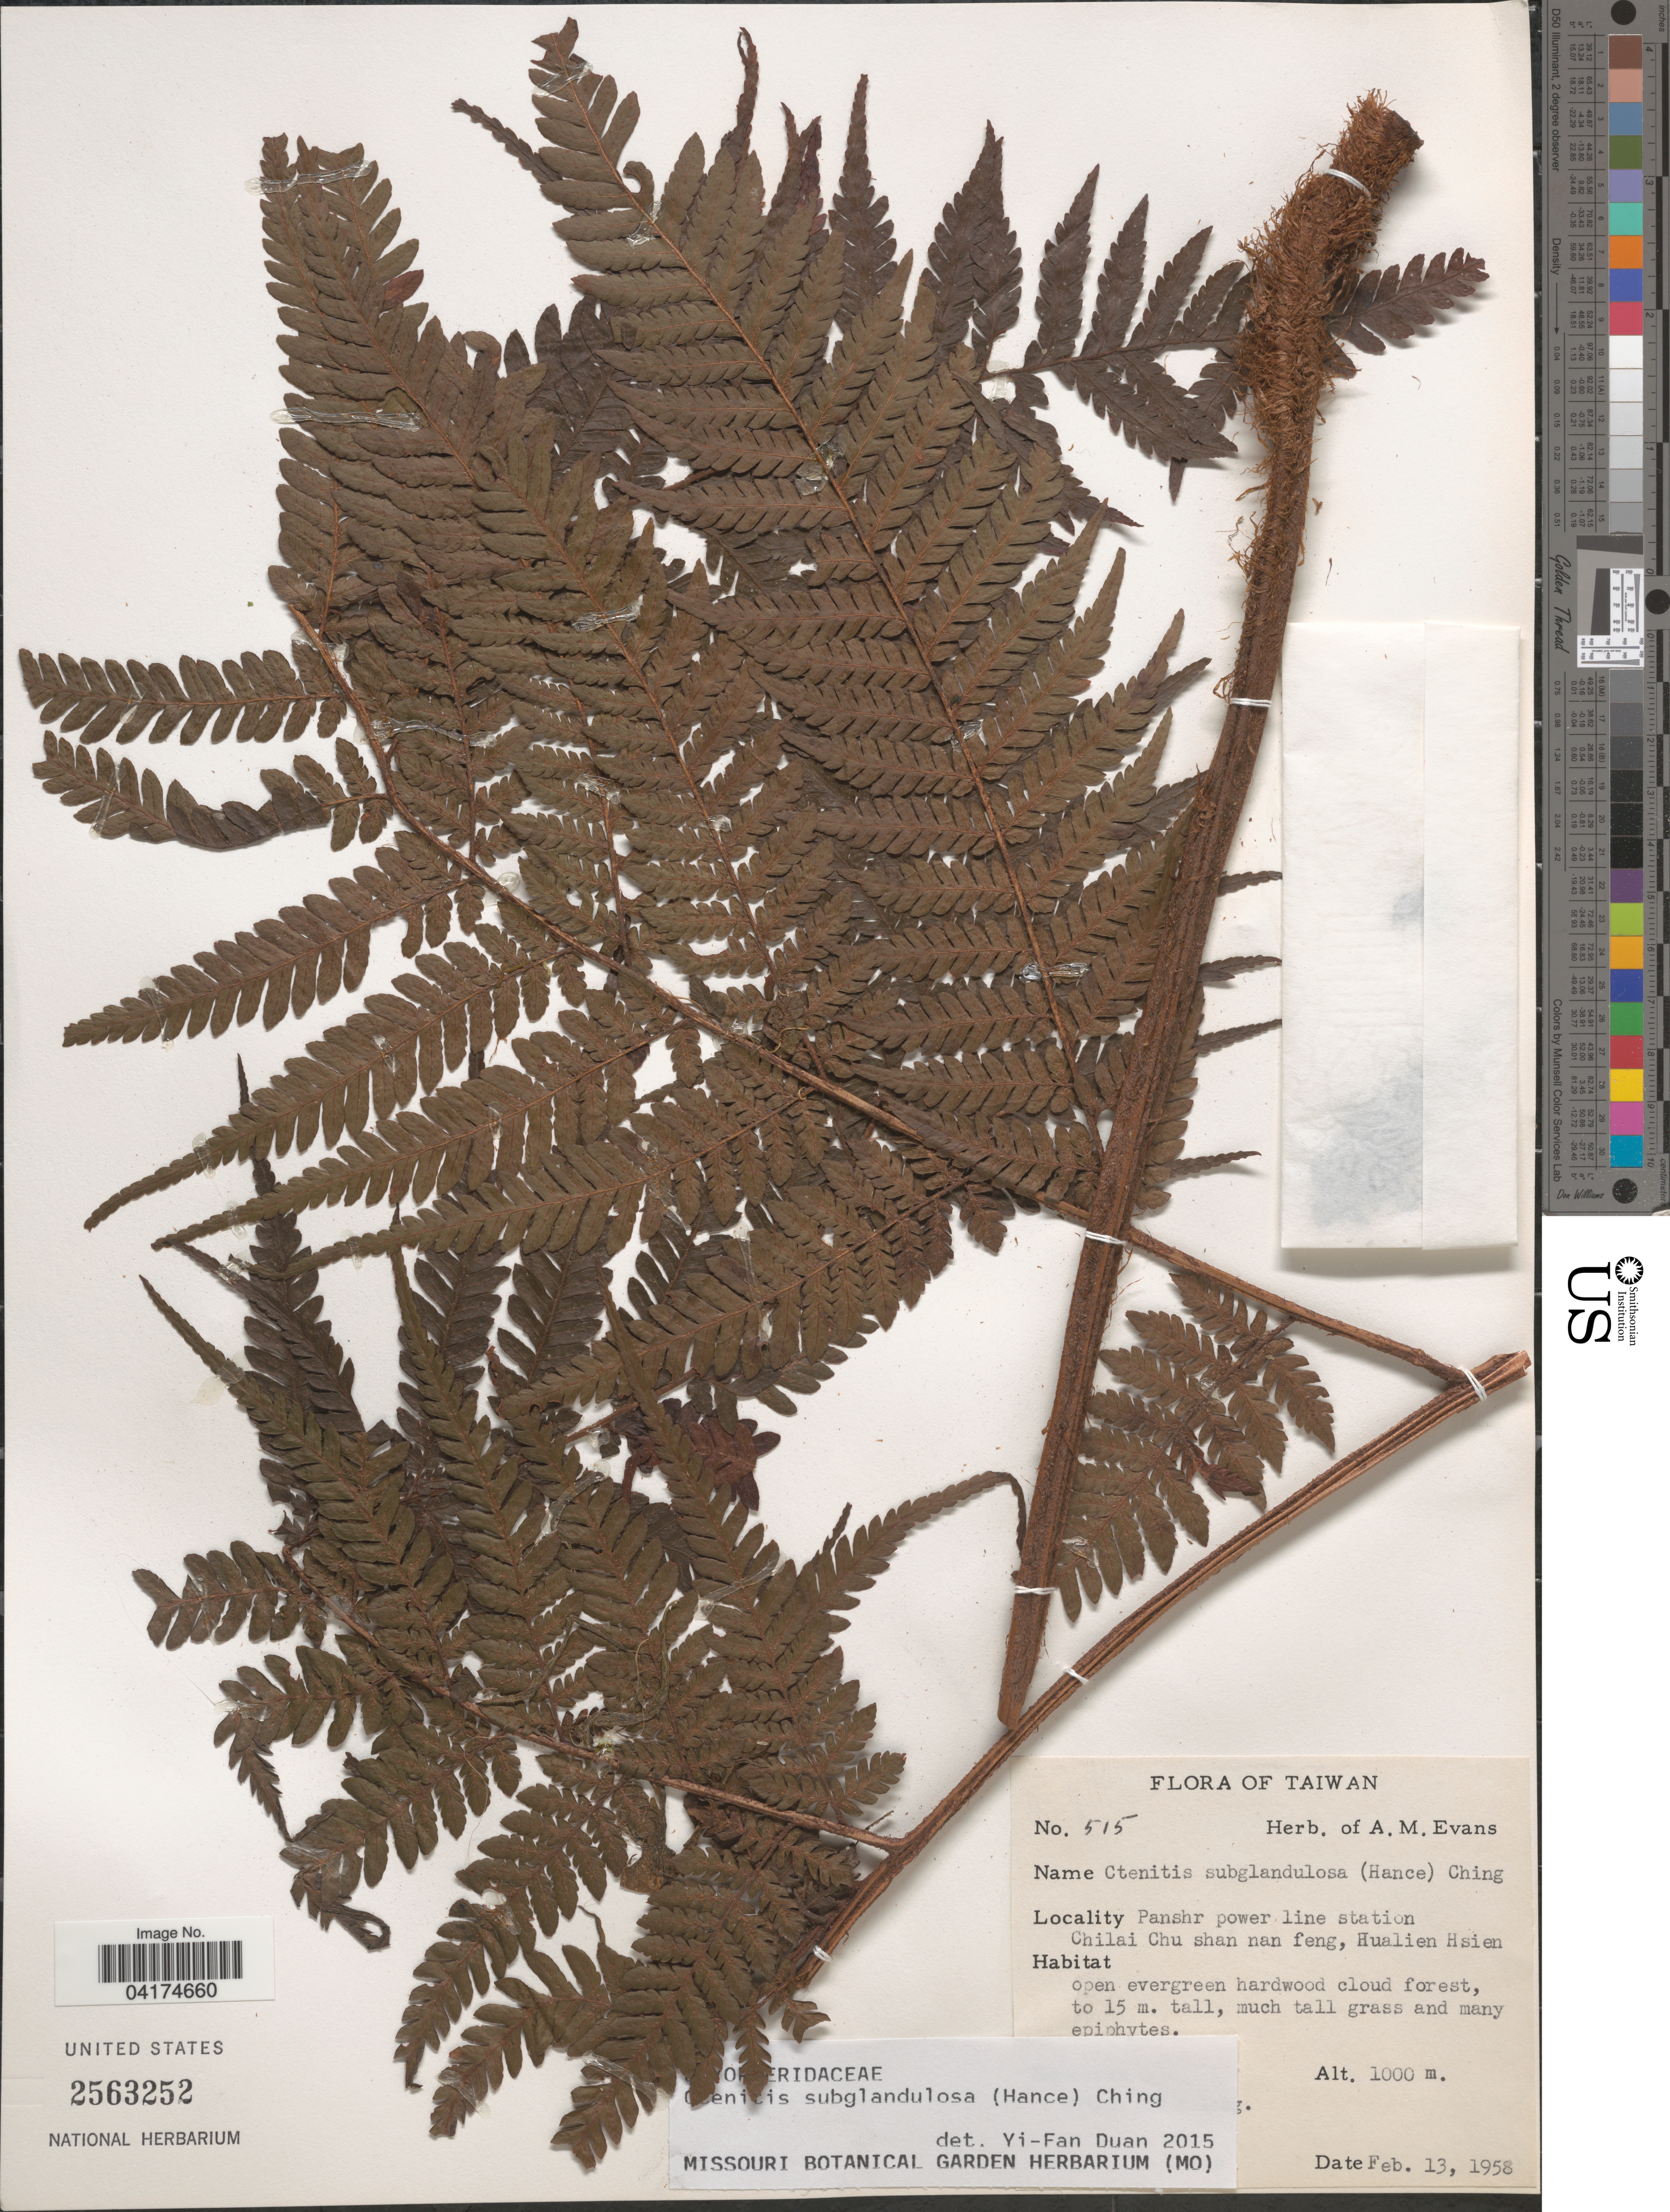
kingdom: Plantae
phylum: Tracheophyta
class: Polypodiopsida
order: Polypodiales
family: Dryopteridaceae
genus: Ctenitis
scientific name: Ctenitis subglandulosa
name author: (Hance) Ching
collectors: A. M. Evans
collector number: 515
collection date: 1958-02-13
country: Taiwan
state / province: Hualien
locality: Panshr power line station. Chilai Chu shan nan feng, Hualien Hsien.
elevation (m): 1000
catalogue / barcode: US 2563252